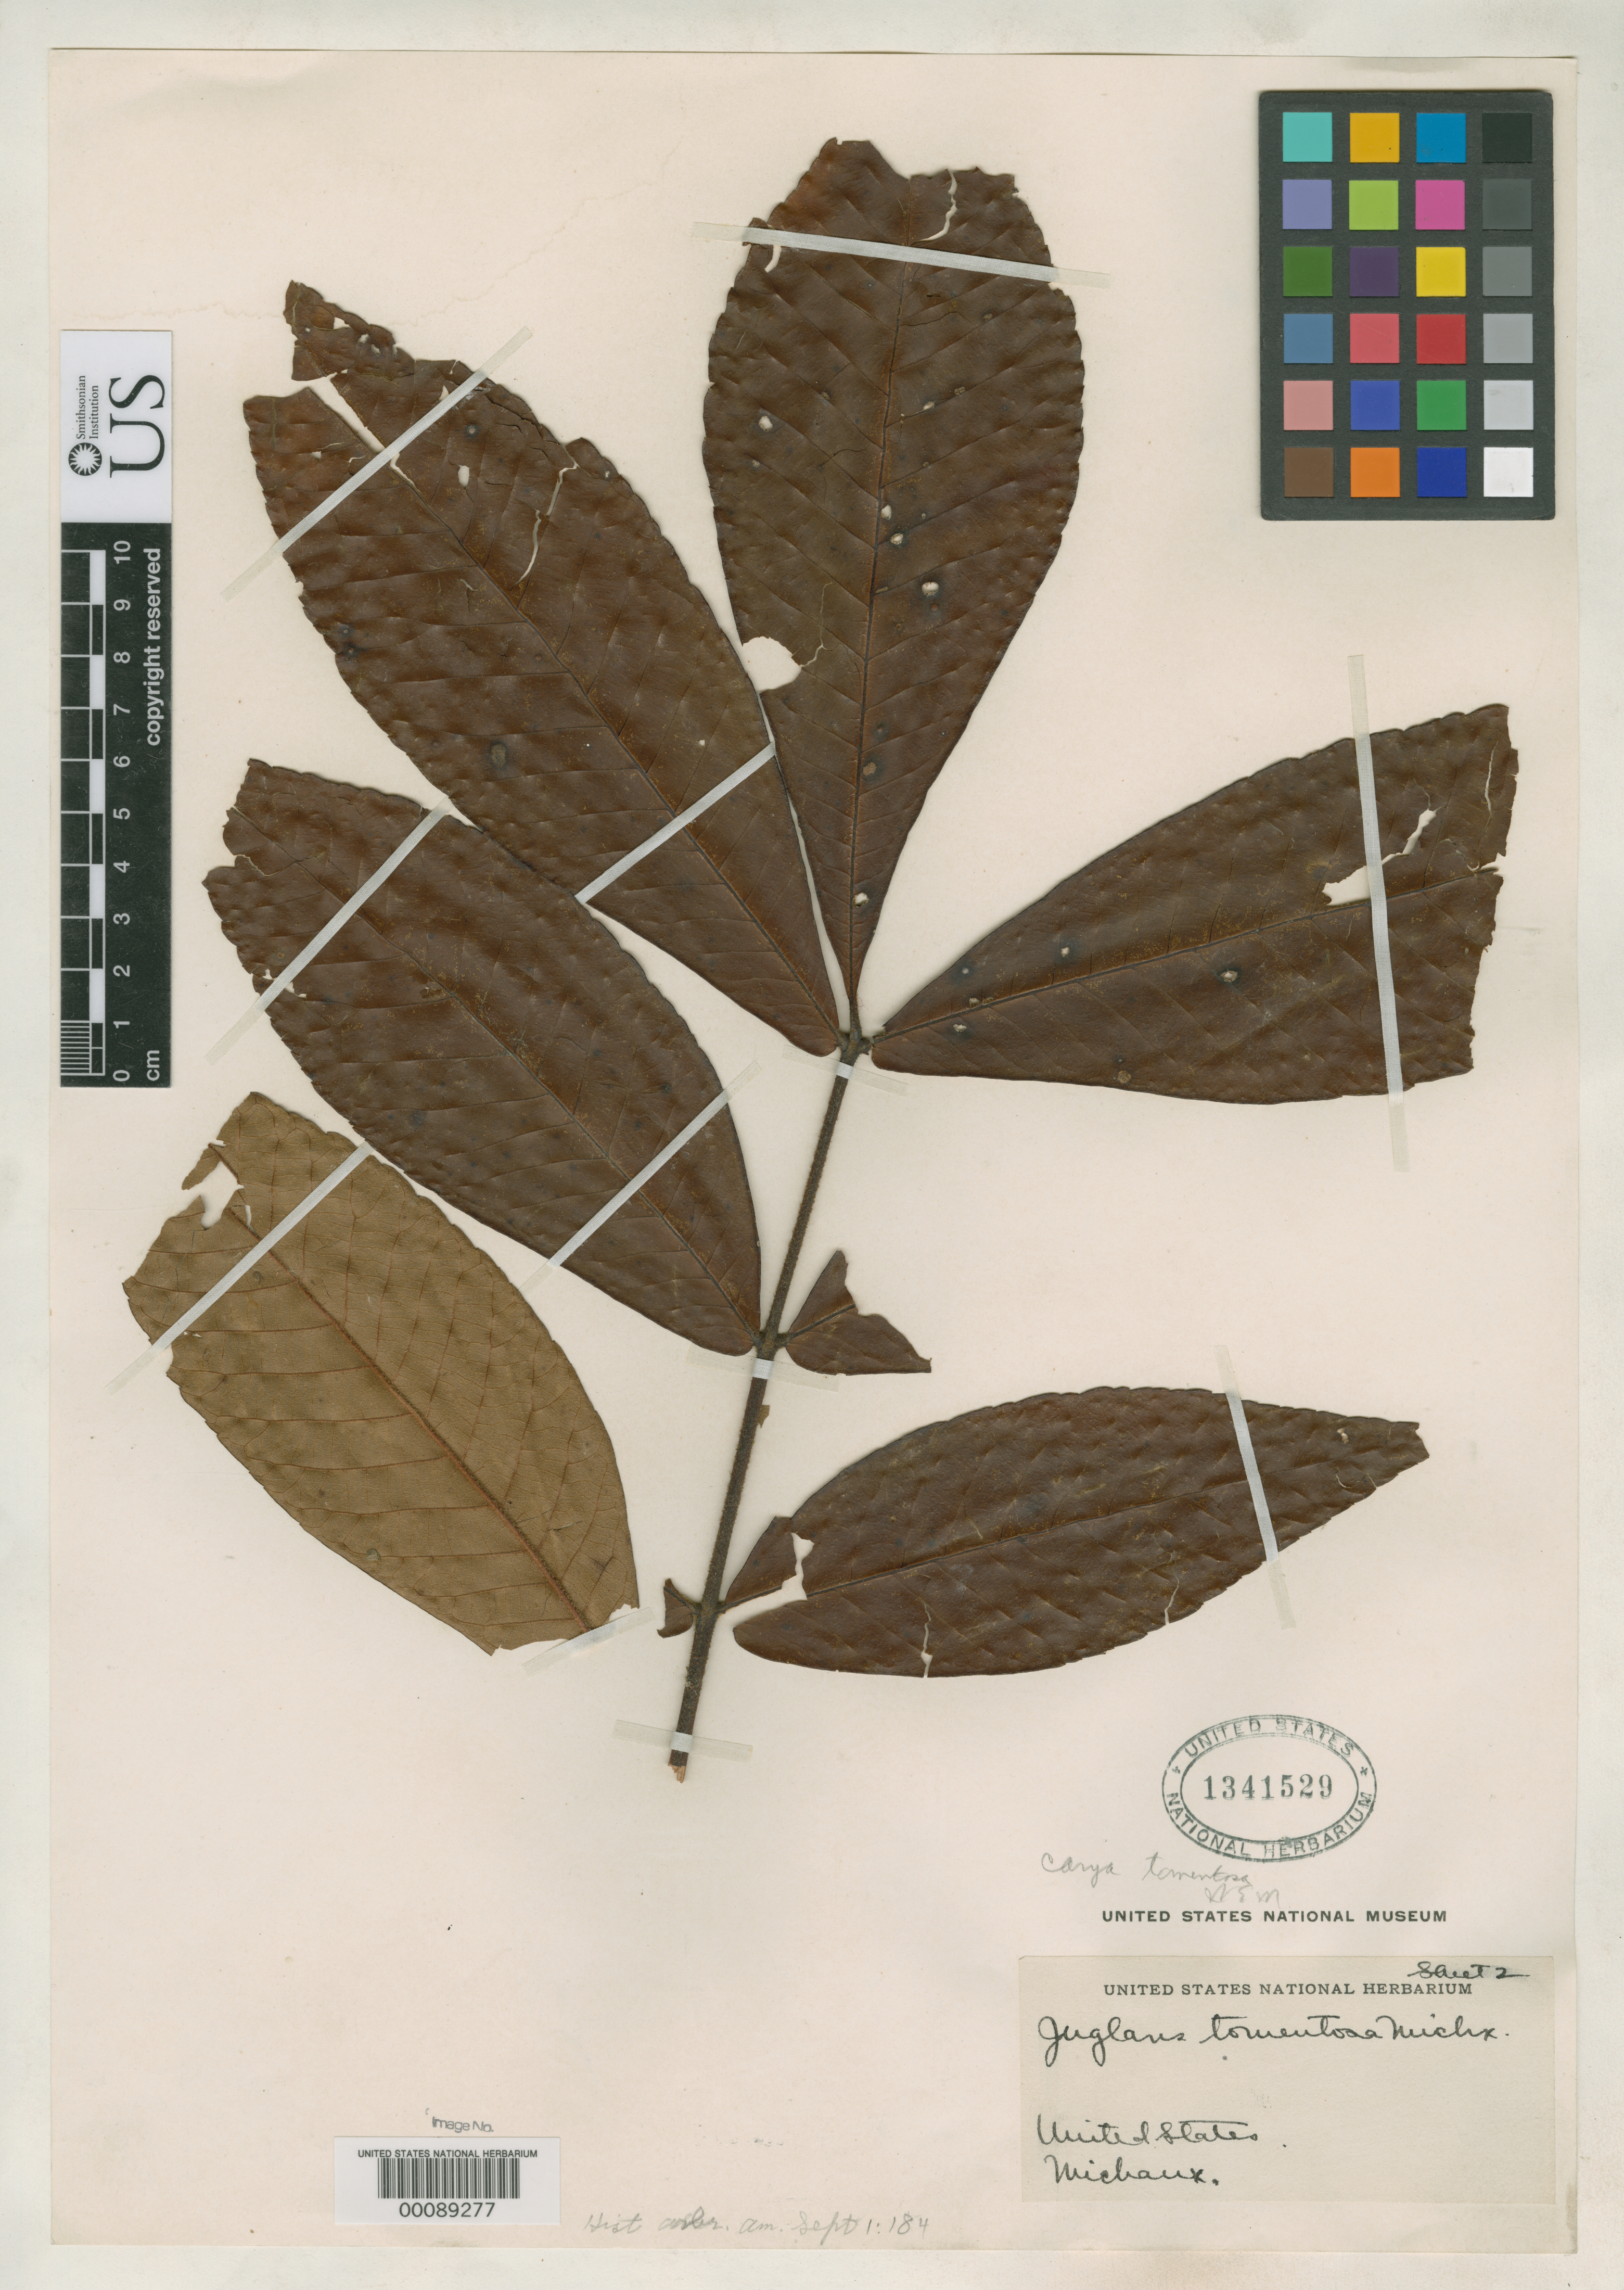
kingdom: Plantae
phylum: Tracheophyta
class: Magnoliopsida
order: Fagales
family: Juglandaceae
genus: Juglans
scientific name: Juglans tomentosa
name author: F. Michx.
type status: Isotype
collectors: F. Michaux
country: United States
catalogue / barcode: US 1341529